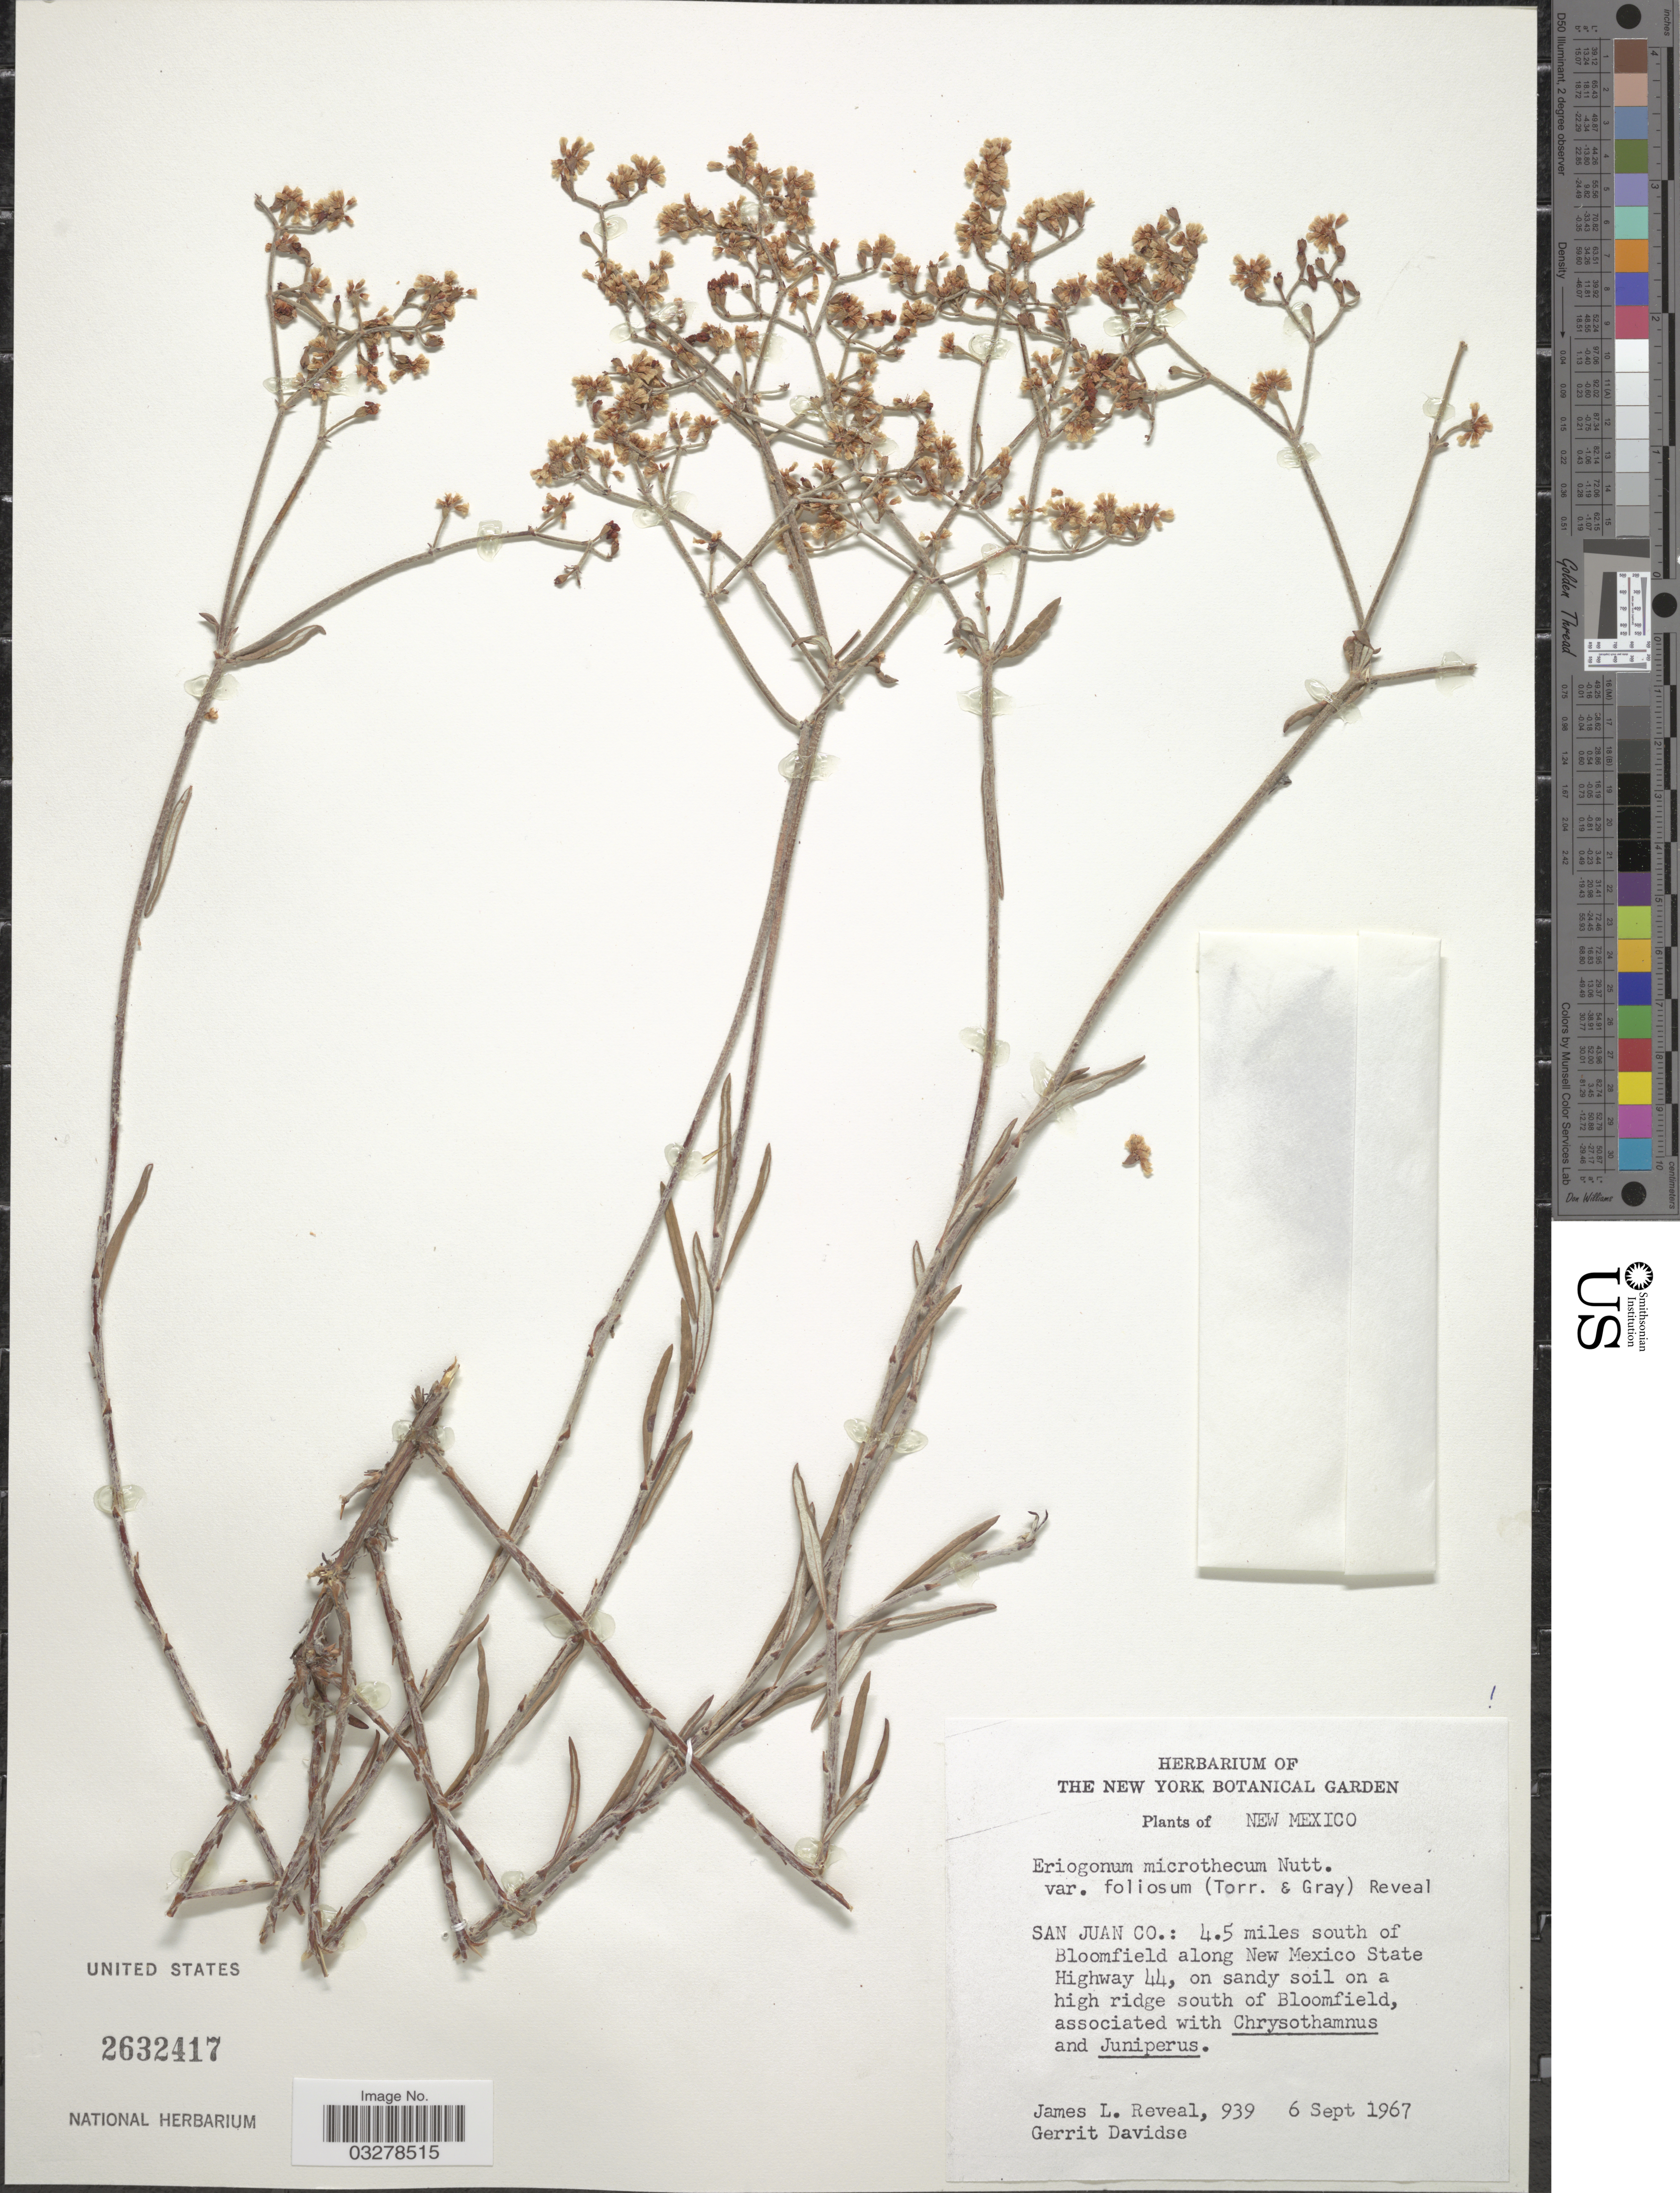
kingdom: Plantae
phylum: Tracheophyta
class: Magnoliopsida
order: Caryophyllales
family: Polygonaceae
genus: Eriogonum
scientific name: Eriogonum microtheca var. foliosum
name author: (Torr. & A. Gray) Reveal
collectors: J. L. Reveal & G. Davidse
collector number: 939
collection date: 1967-09-06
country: United States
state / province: New Mexico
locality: San Juan Co.: 4.5 miles south of Bloomfield along New Mexico State Highway 44, on sandy soil on a high ridge south of Bloomfield.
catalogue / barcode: US 2632417